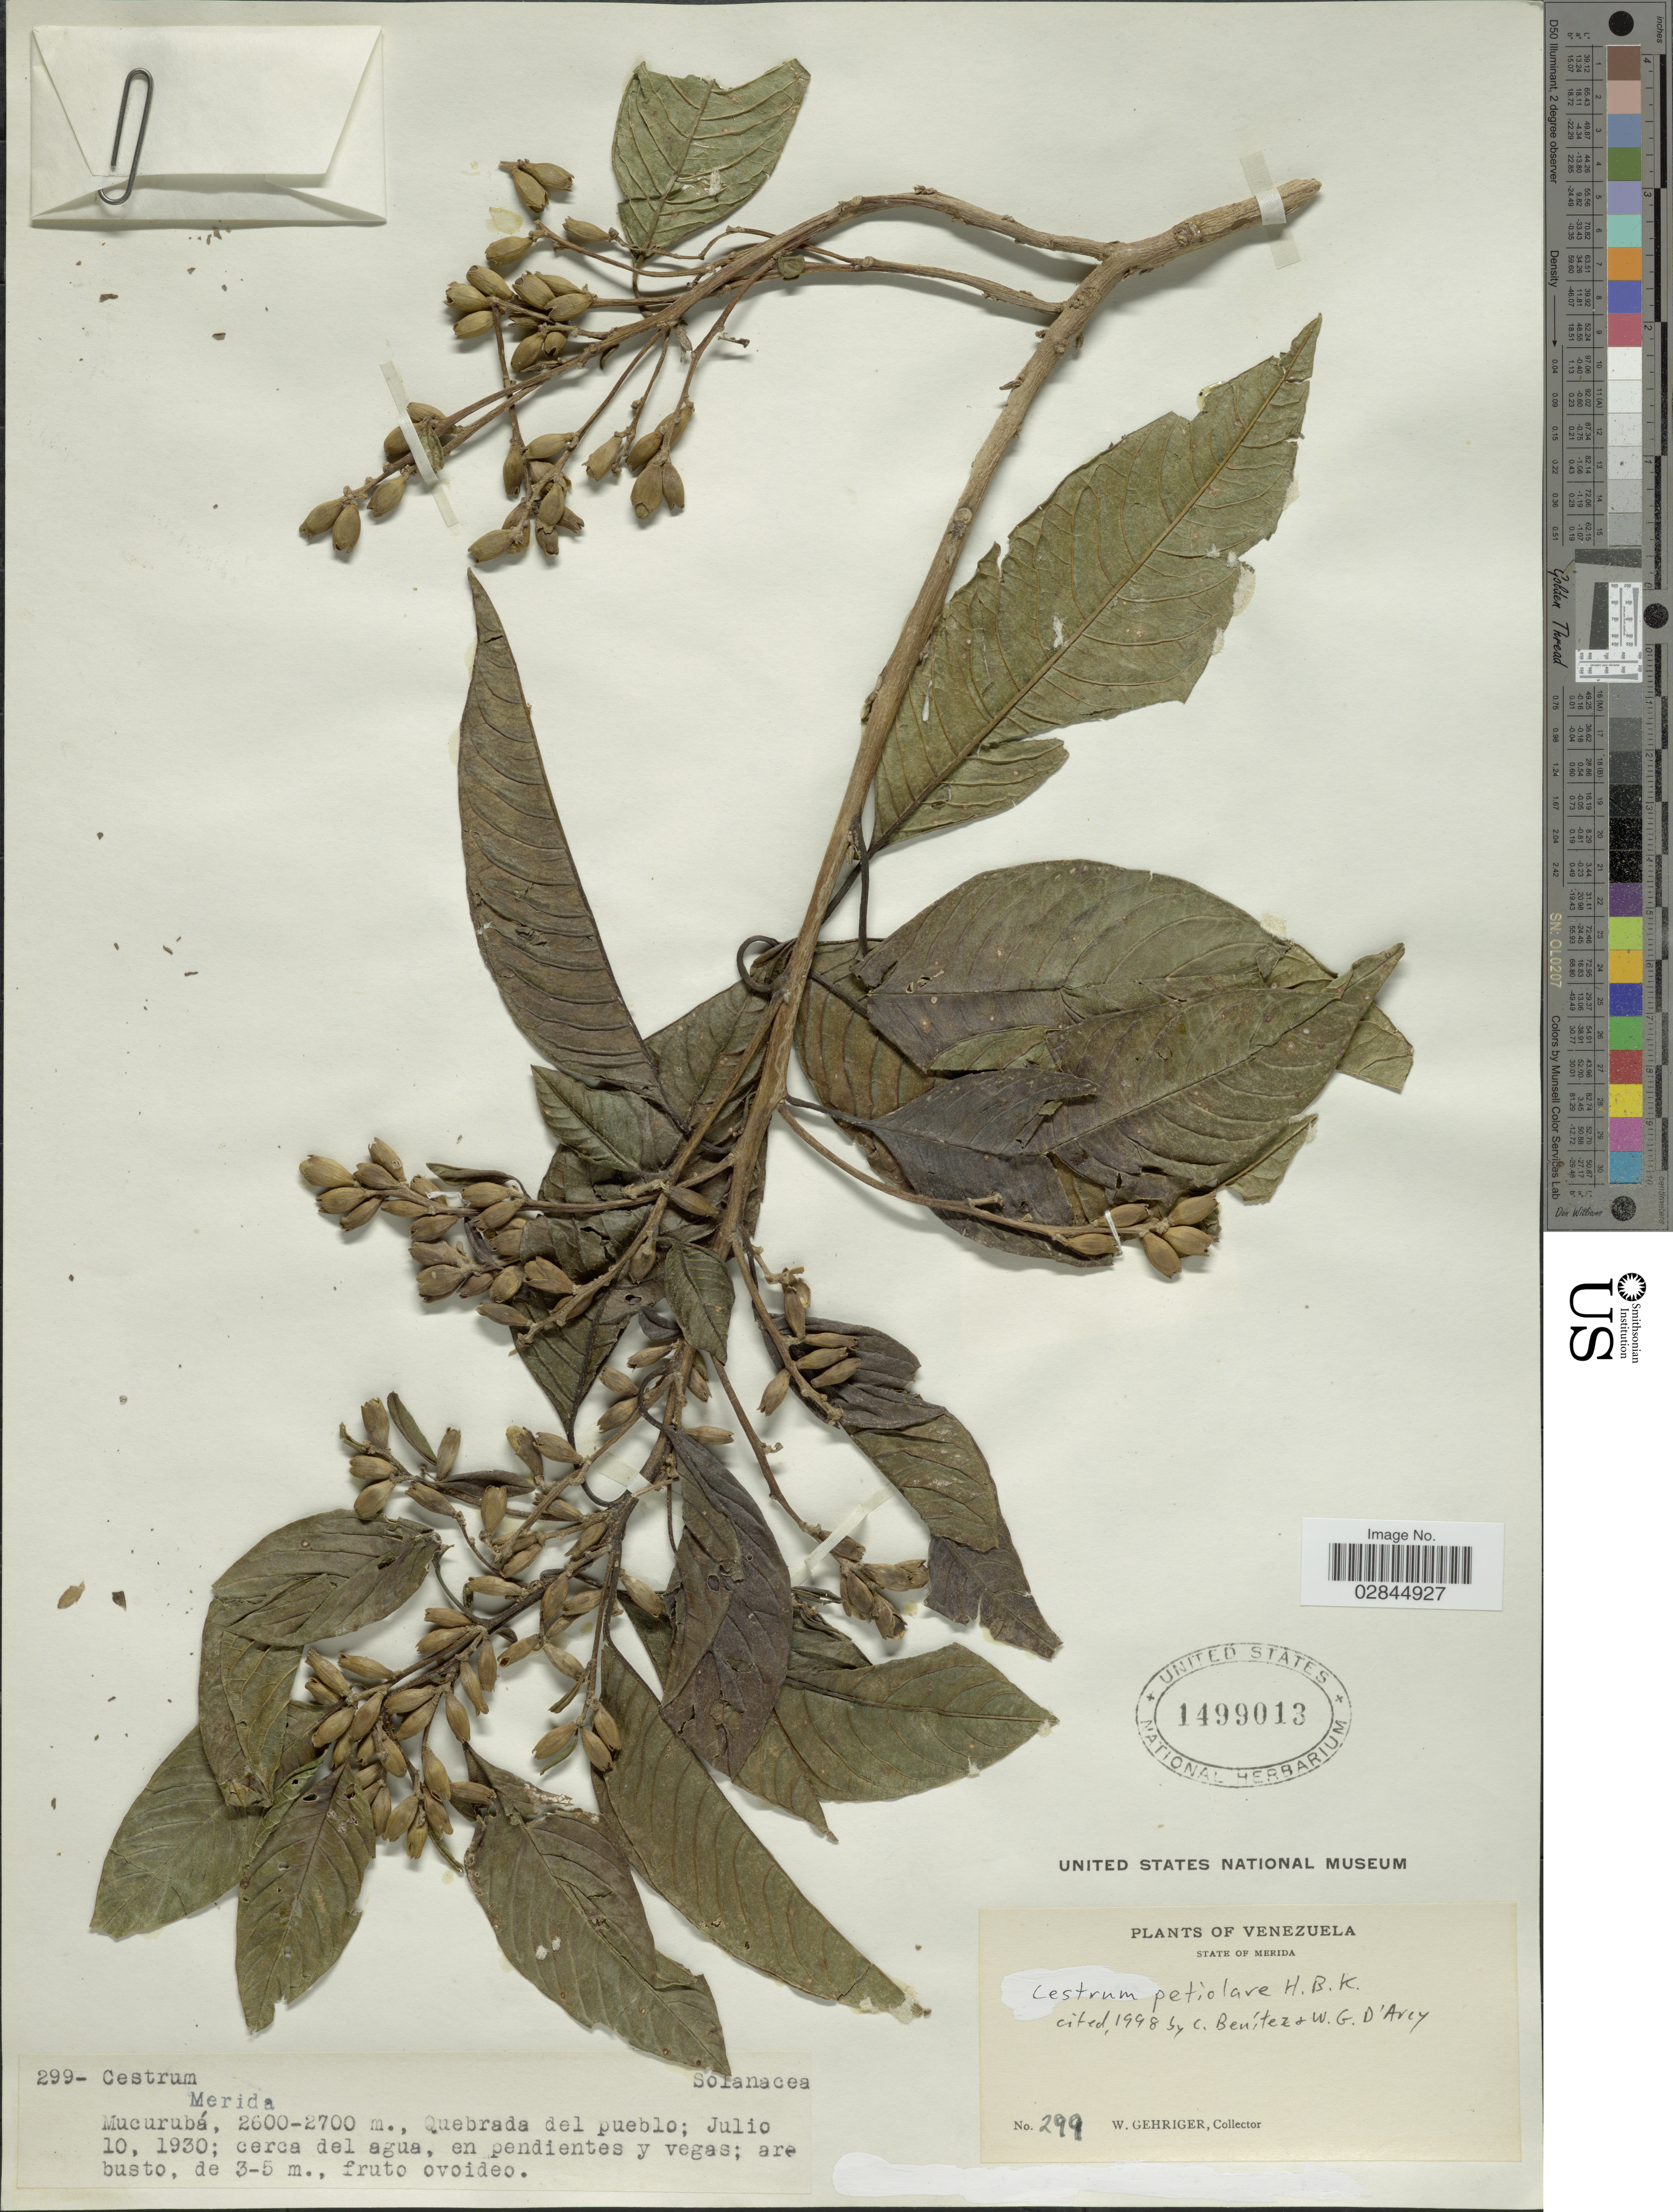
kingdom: Plantae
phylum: Tracheophyta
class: Magnoliopsida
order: Solanales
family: Solanaceae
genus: Cestrum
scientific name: Cestrum petiolare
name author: Kunth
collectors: W. Gehriger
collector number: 299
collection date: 1930-07-10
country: Venezuela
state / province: Mérida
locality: Mucurubá.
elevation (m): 2600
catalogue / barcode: US 1499013